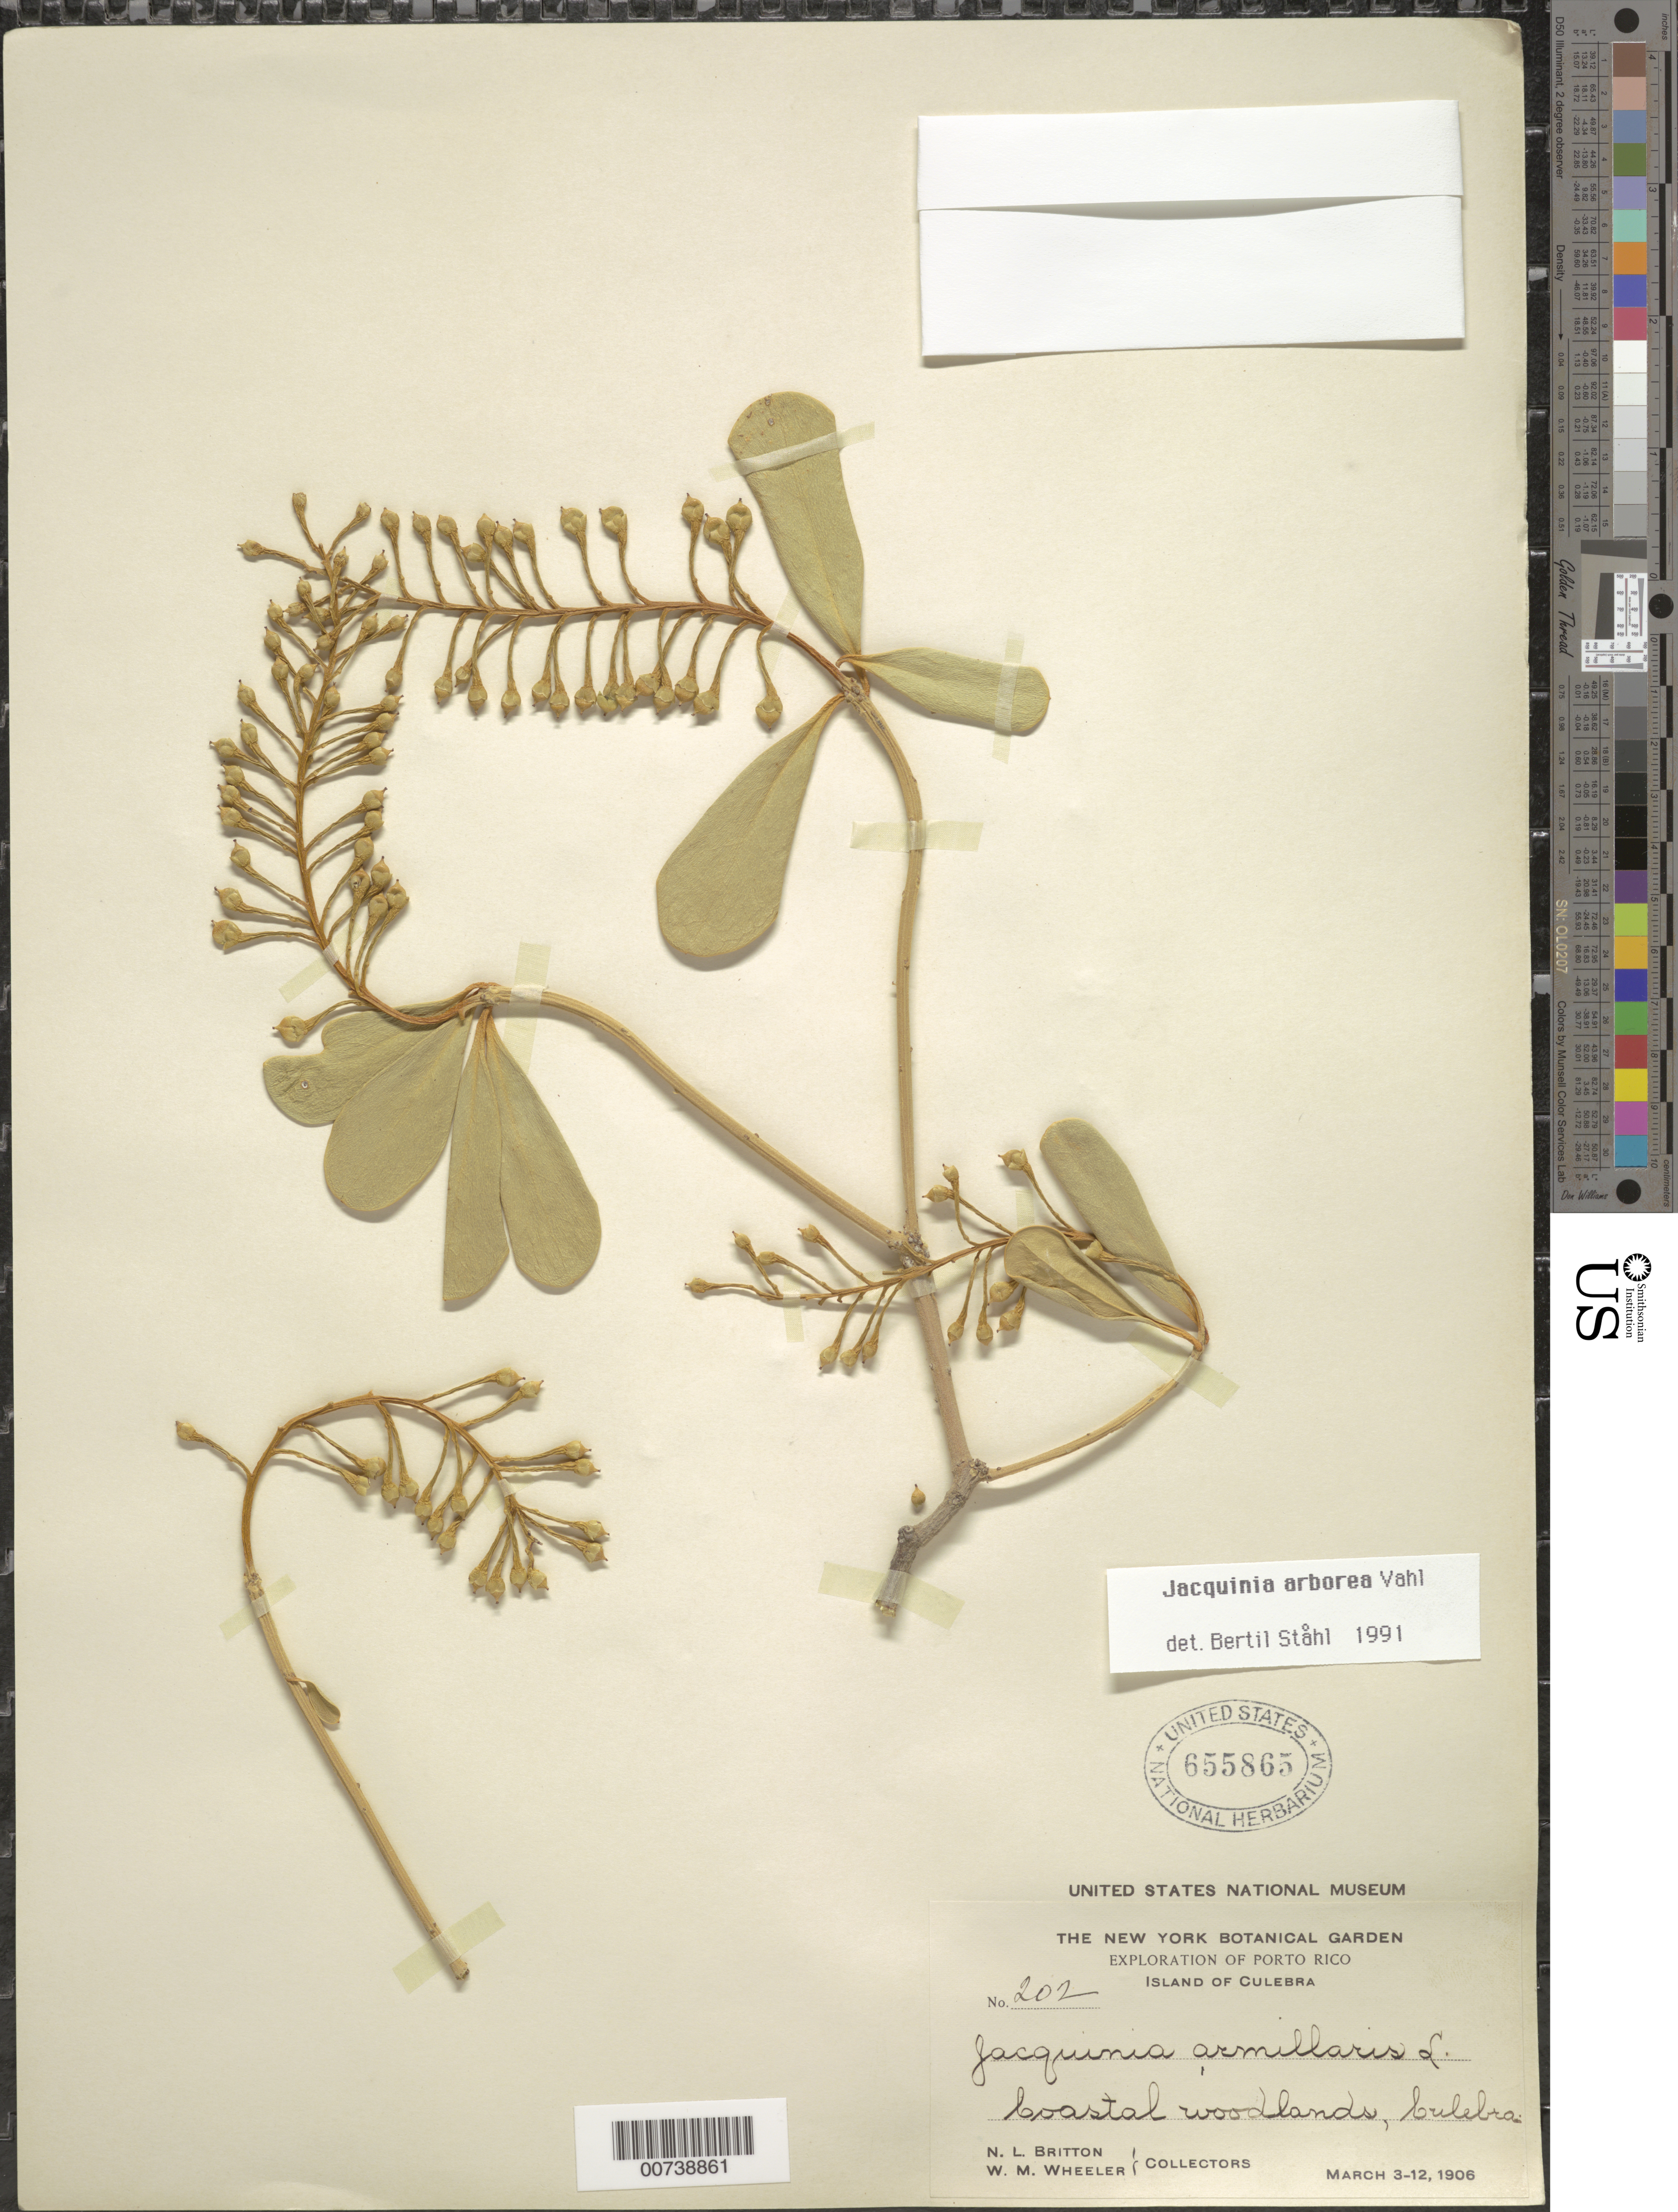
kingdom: Plantae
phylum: Tracheophyta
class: Magnoliopsida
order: Ericales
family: Primulaceae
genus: Jacquinia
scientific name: Jacquinia arborea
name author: Vahl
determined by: Ståhl, B.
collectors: N. Britton & W. Wheeler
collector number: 202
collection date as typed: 03 Mar 1906 to 12 Mar 1906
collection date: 1906-03-03/1906-03-12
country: Puerto Rico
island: Culebra I.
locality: Culebra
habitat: Coastal woodlands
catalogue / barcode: US 655865